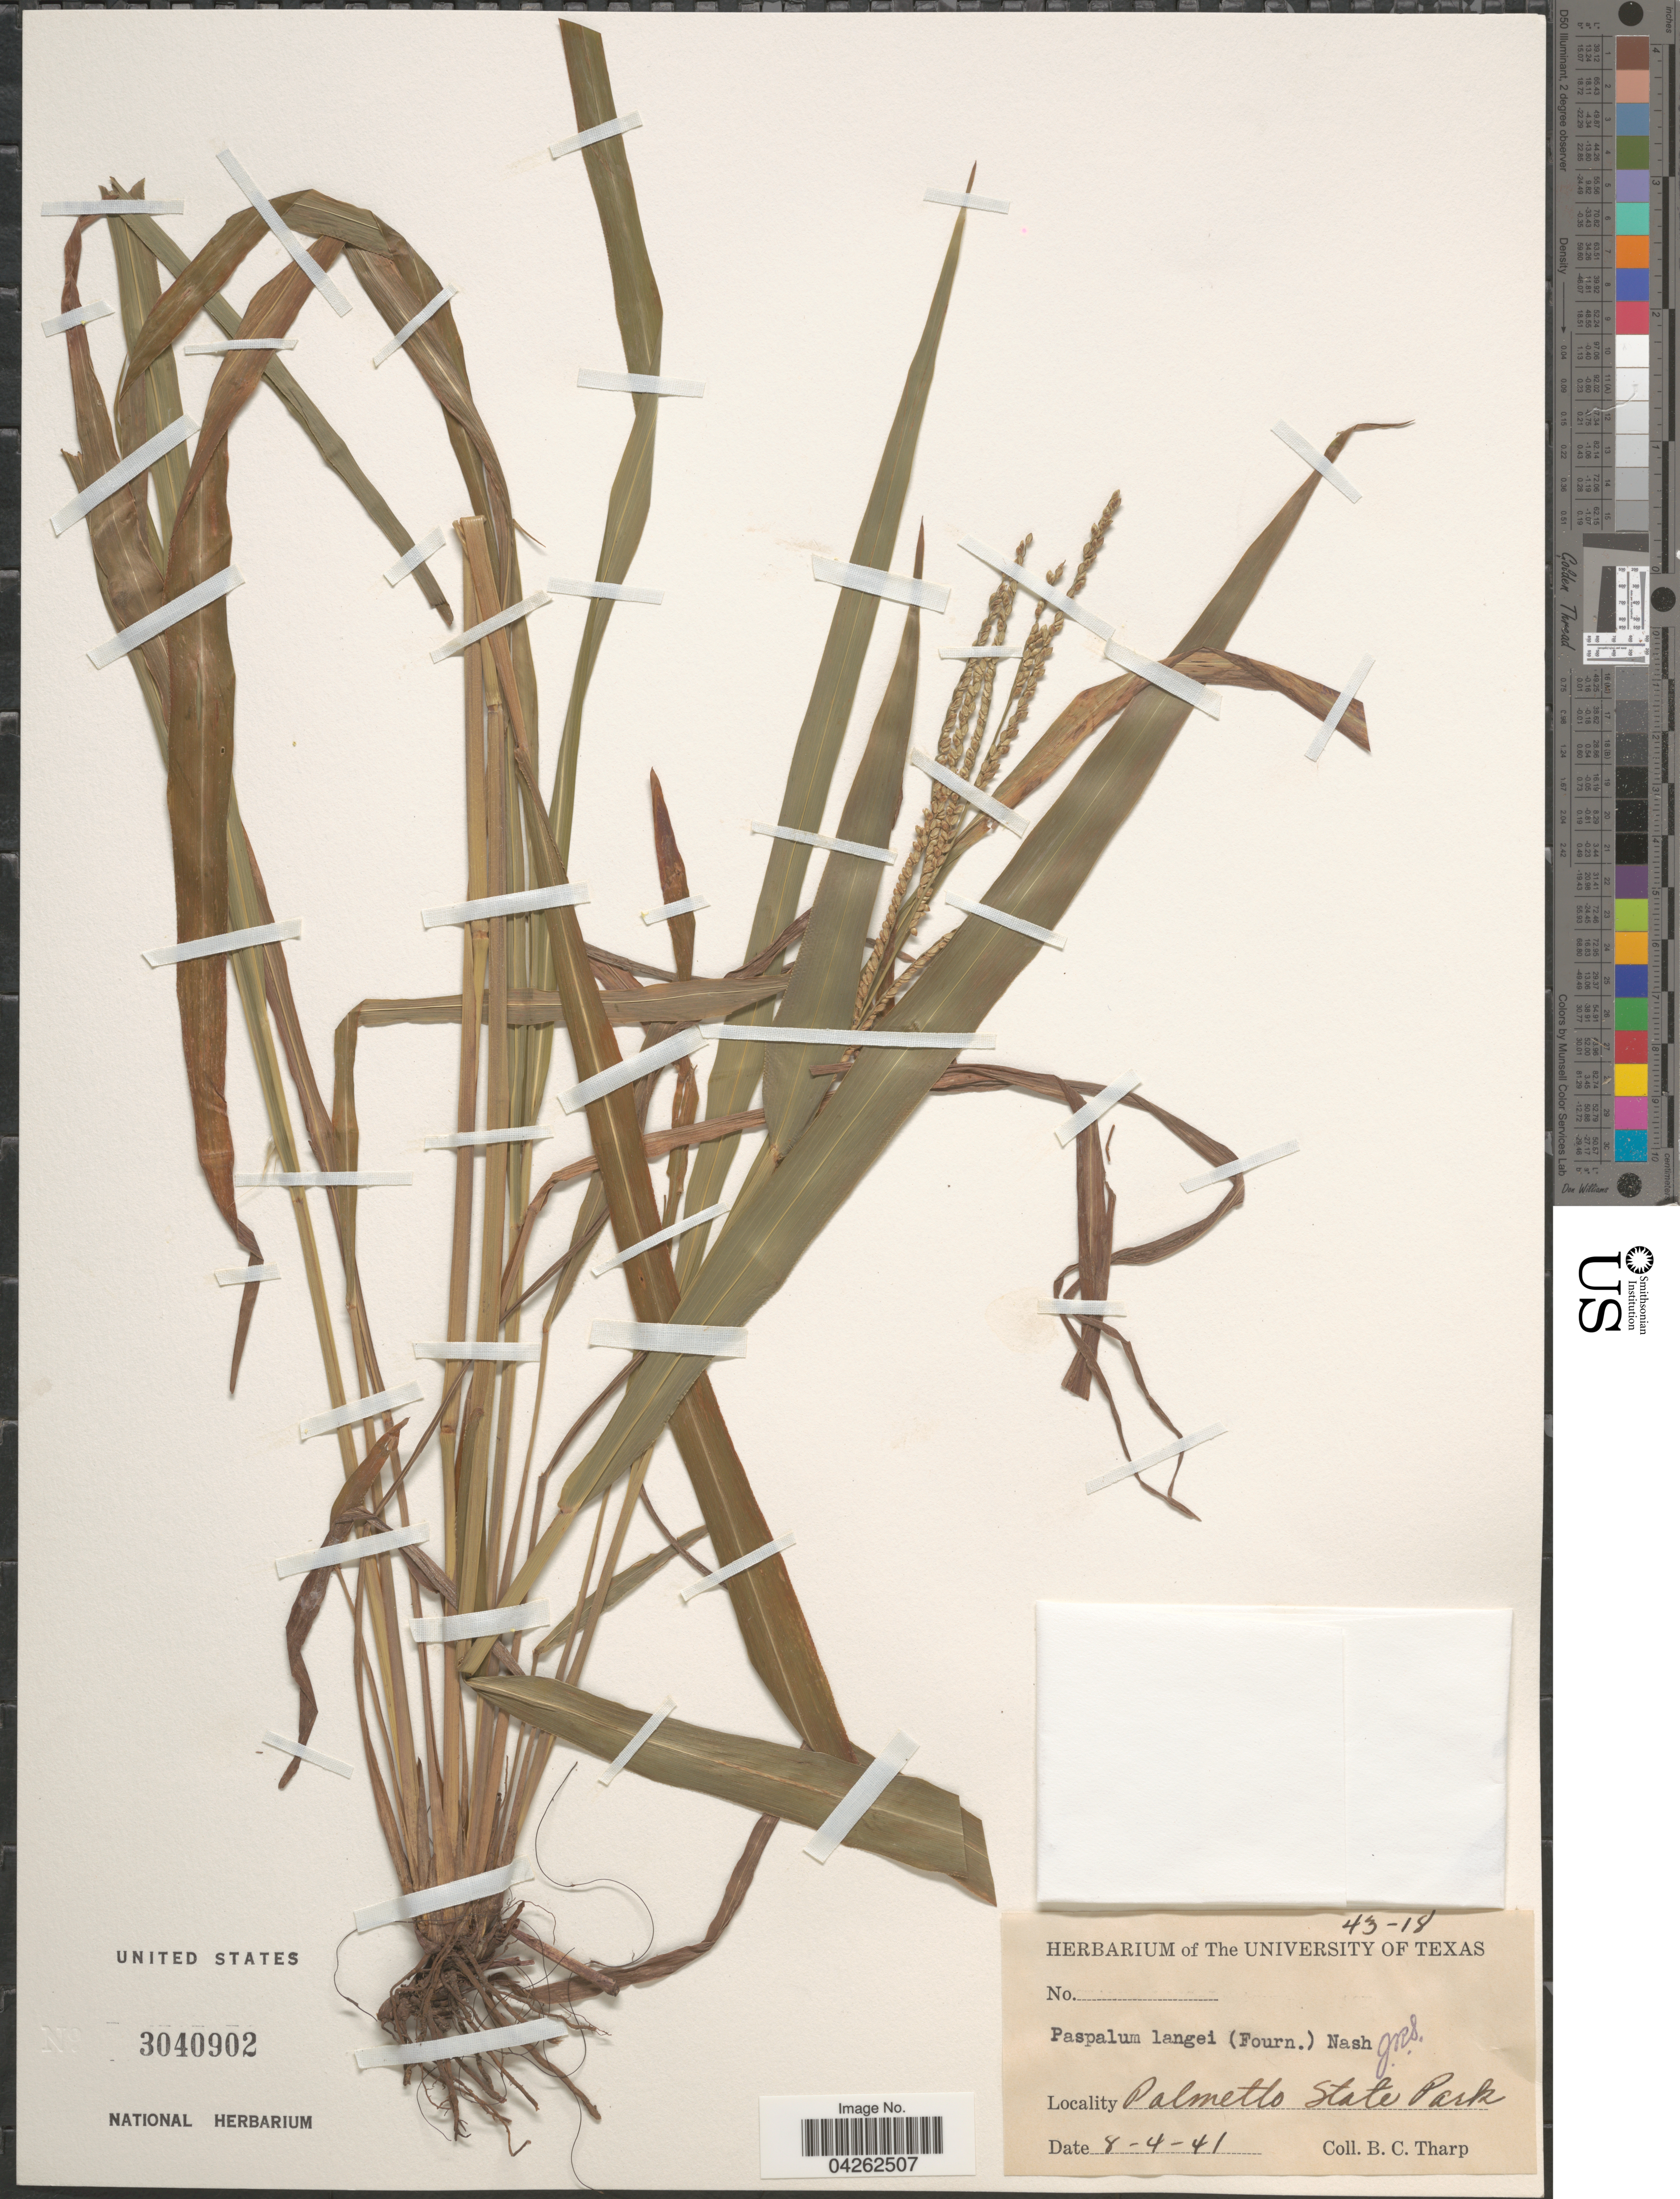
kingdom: Plantae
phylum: Tracheophyta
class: Liliopsida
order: Poales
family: Poaceae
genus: Paspalum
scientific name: Paspalum langei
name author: (E. Fourn.) Nash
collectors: B. C. Tharp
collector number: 43-18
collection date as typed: Transcribed d/m/y: 4/8/41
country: United States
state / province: Texas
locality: Palmetto State Park.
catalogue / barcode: US 3040902